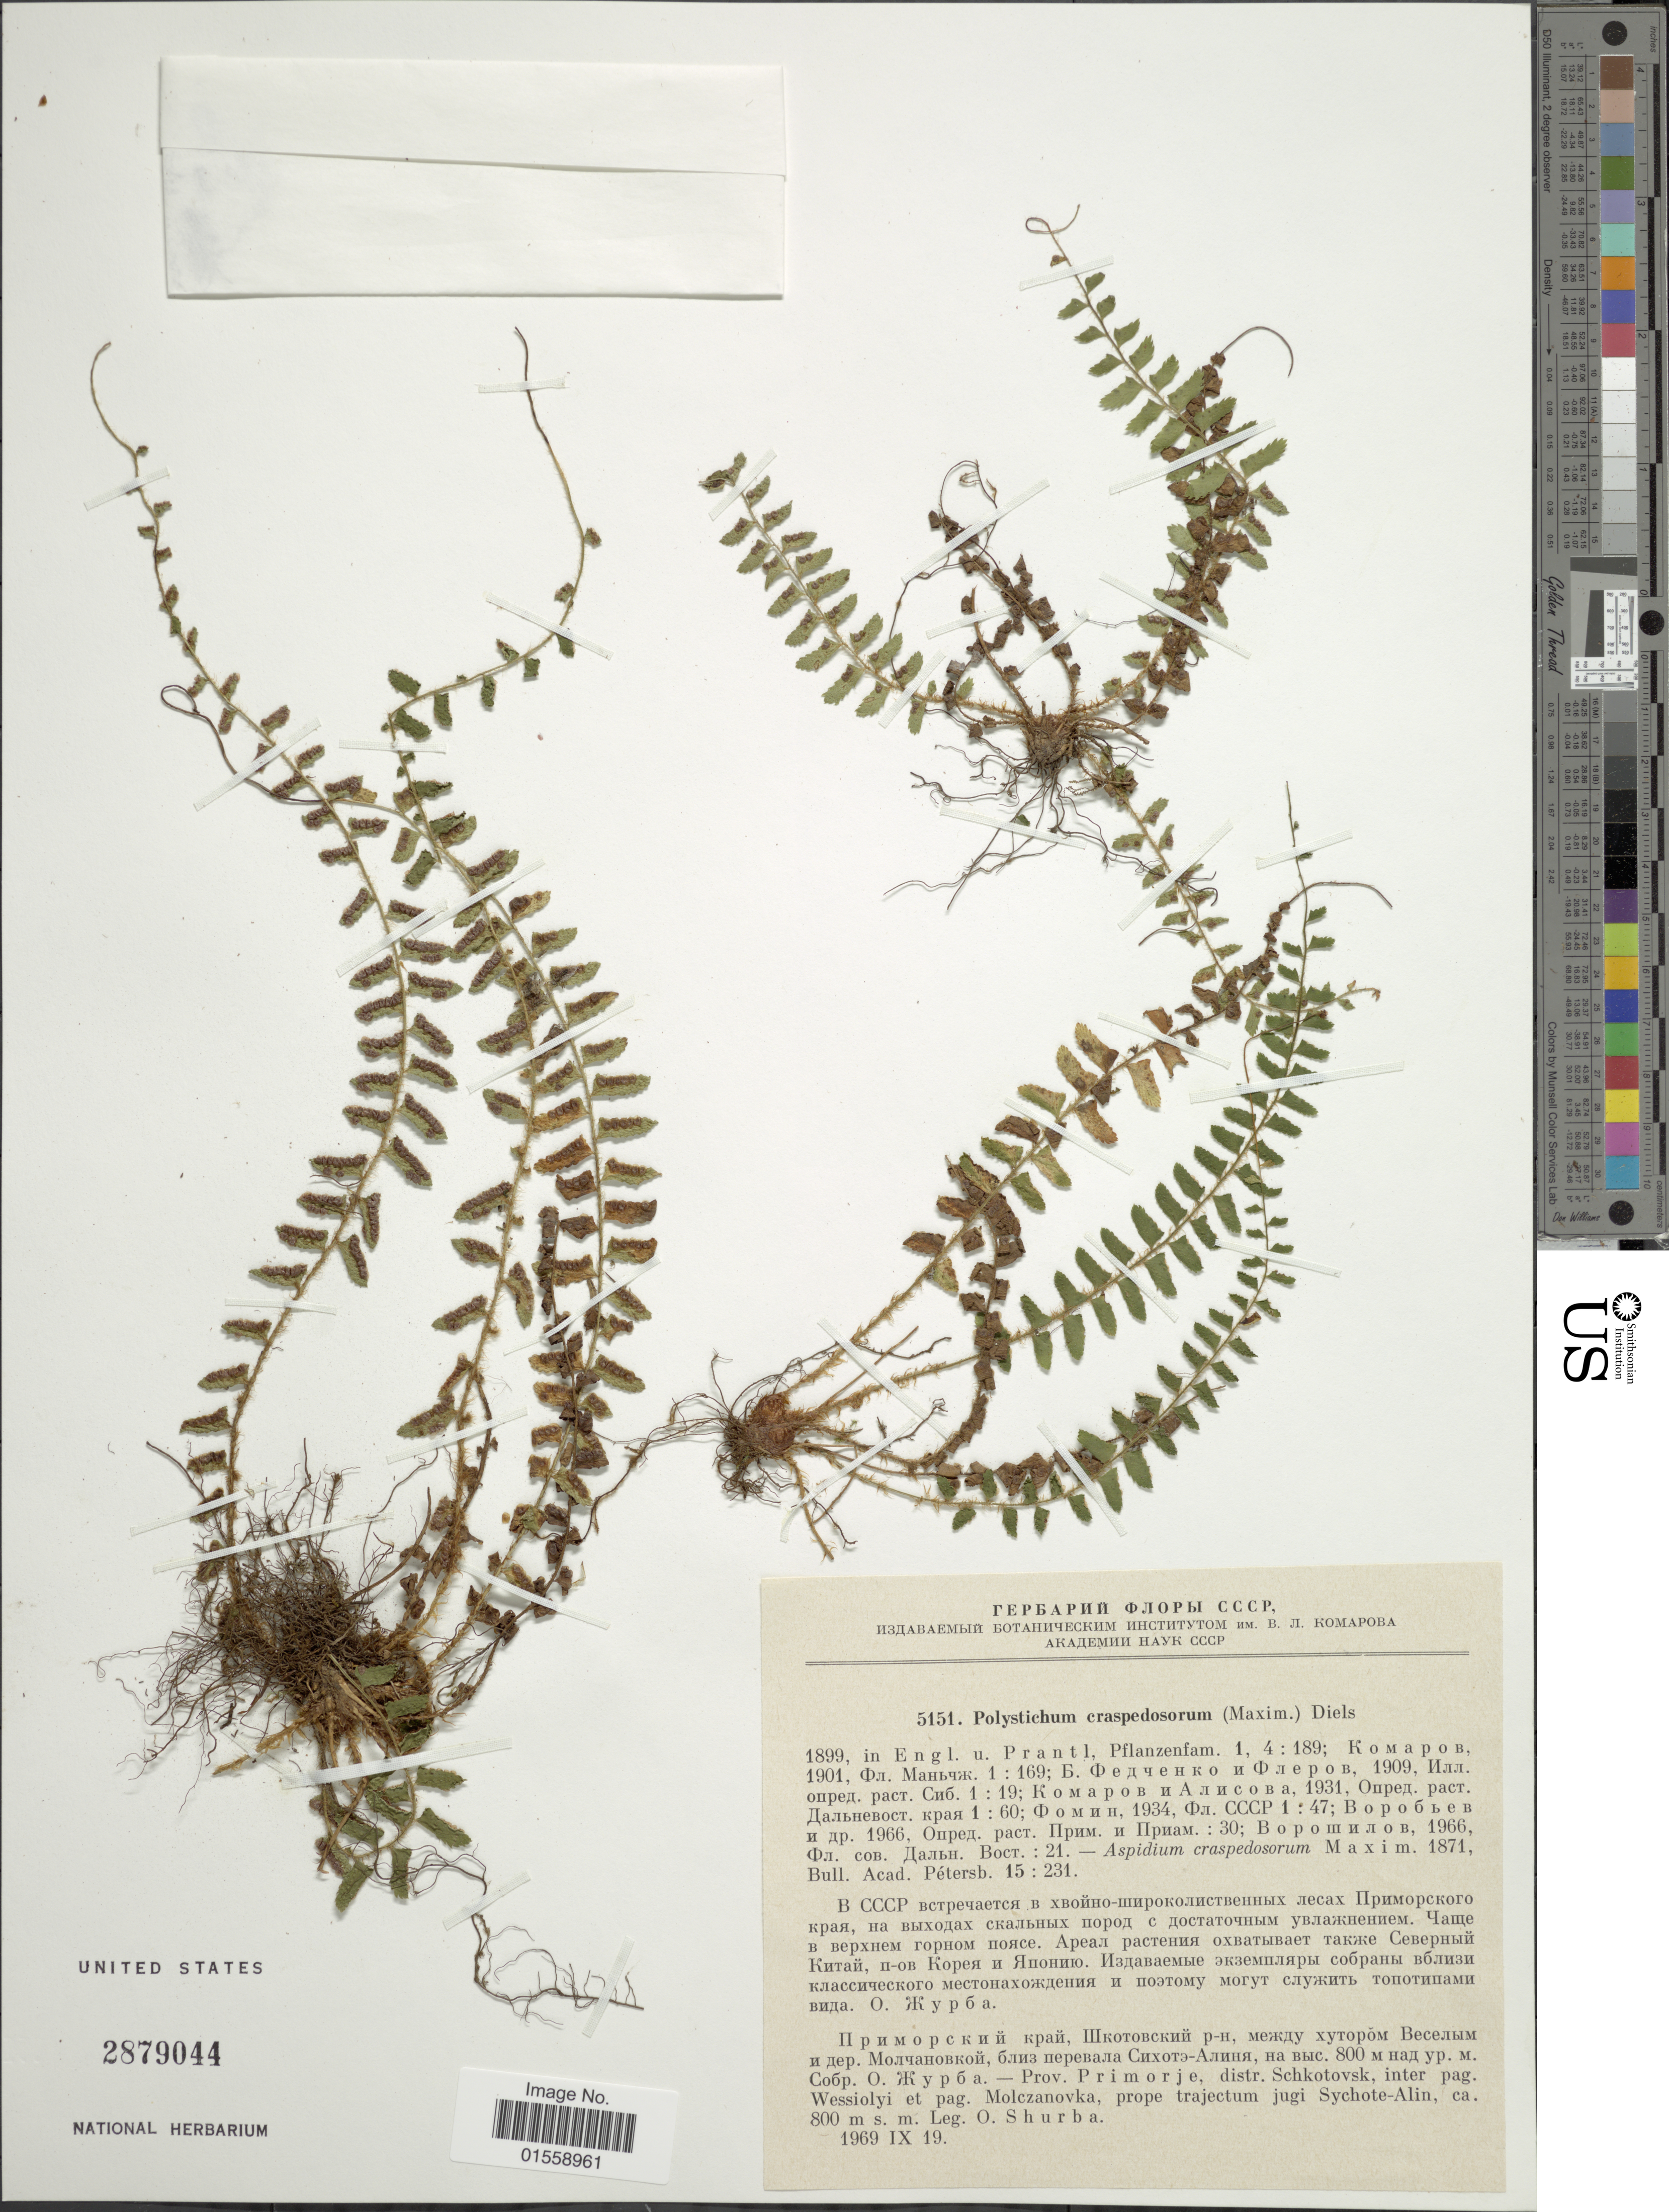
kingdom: Plantae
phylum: Tracheophyta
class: Polypodiopsida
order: Polypodiales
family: Dryopteridaceae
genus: Polystichum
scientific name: Polystichum craspedosorum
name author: (Maxim.) Diels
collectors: O. Shurba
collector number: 5151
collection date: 1969-09-19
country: Russian Federation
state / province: Primorsky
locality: Prov. Primorje, distr. Schkotovsk, inter pag. Wessiolyi et pag. Molczanovka, prope trajectum jugi Sychote-Alin.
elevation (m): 800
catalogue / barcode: US 2879044